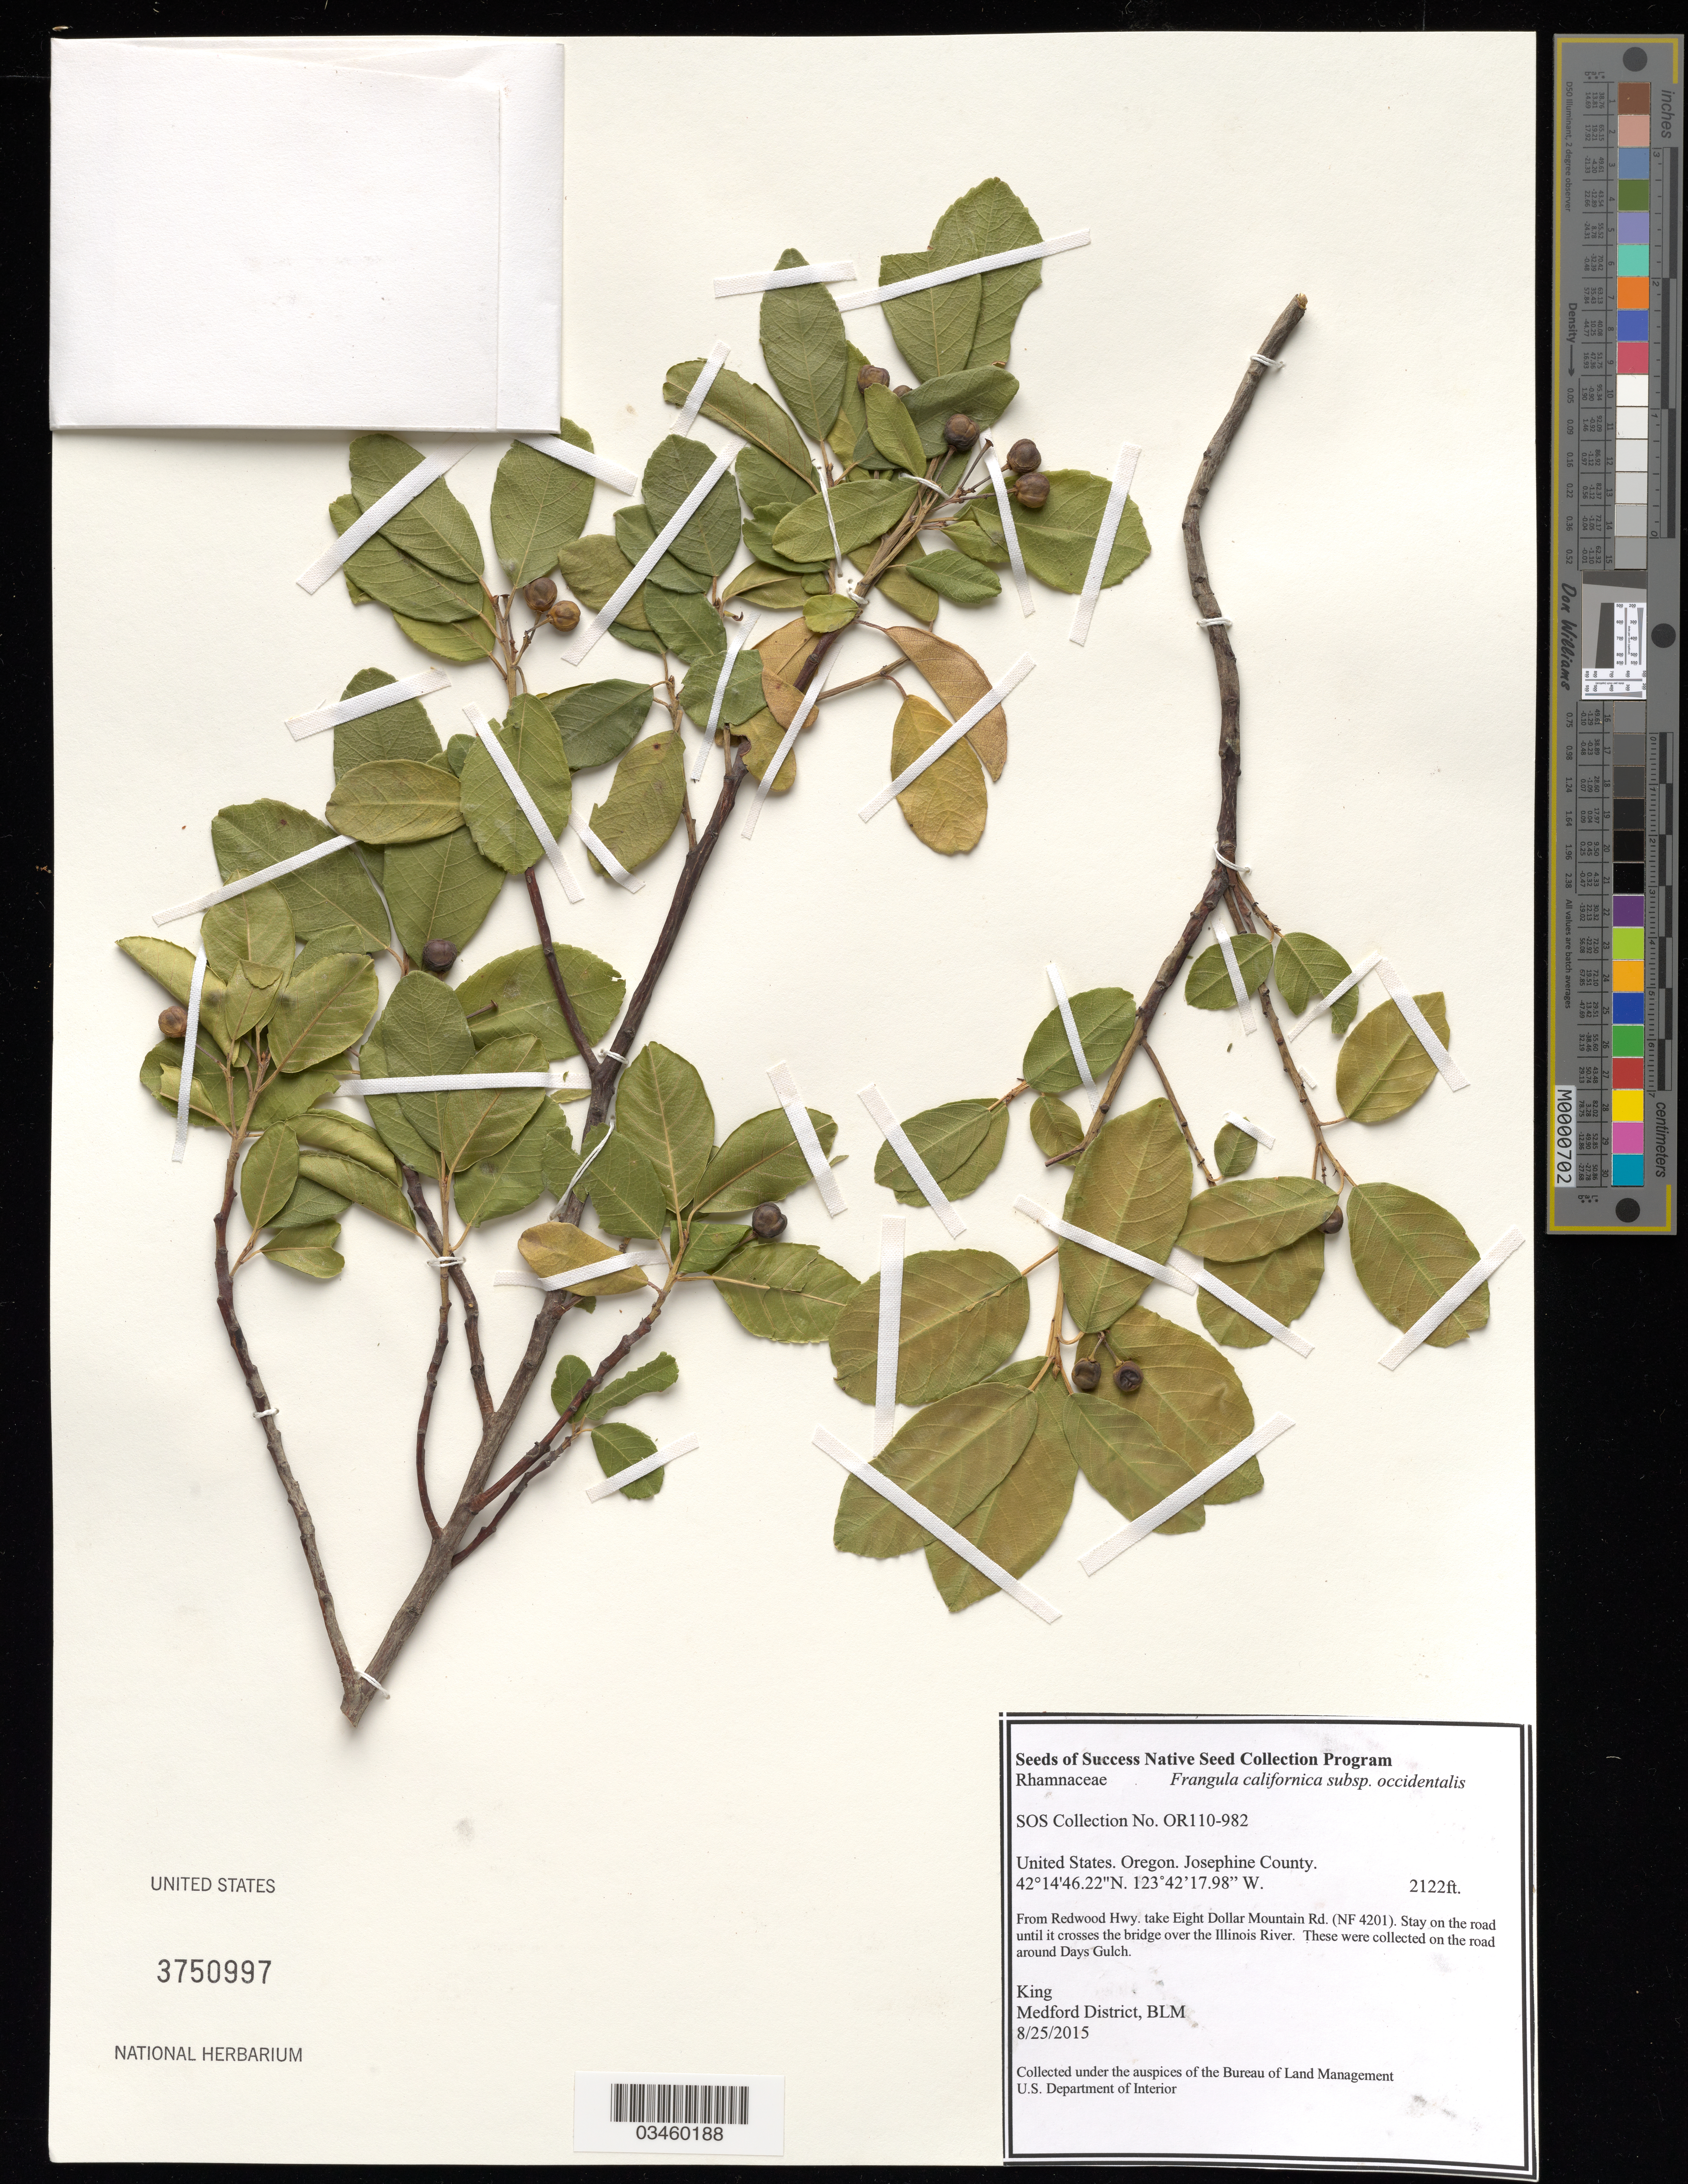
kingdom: Plantae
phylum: Tracheophyta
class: Magnoliopsida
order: Rosales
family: Rhamnaceae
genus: Frangula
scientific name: Frangula californica subsp. occidentalis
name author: (Howell) Kartesz & Gandhi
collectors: King, --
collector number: OR110-982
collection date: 2015-08-25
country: United States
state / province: Oregon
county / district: Josephine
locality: $8 Mountain, Fs Rd. 4201 / Days Gulch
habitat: Mountain with serpentine soils-- Open hillside with Pinus jeffreyi, Festuca roemeri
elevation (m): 647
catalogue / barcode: US 3750997